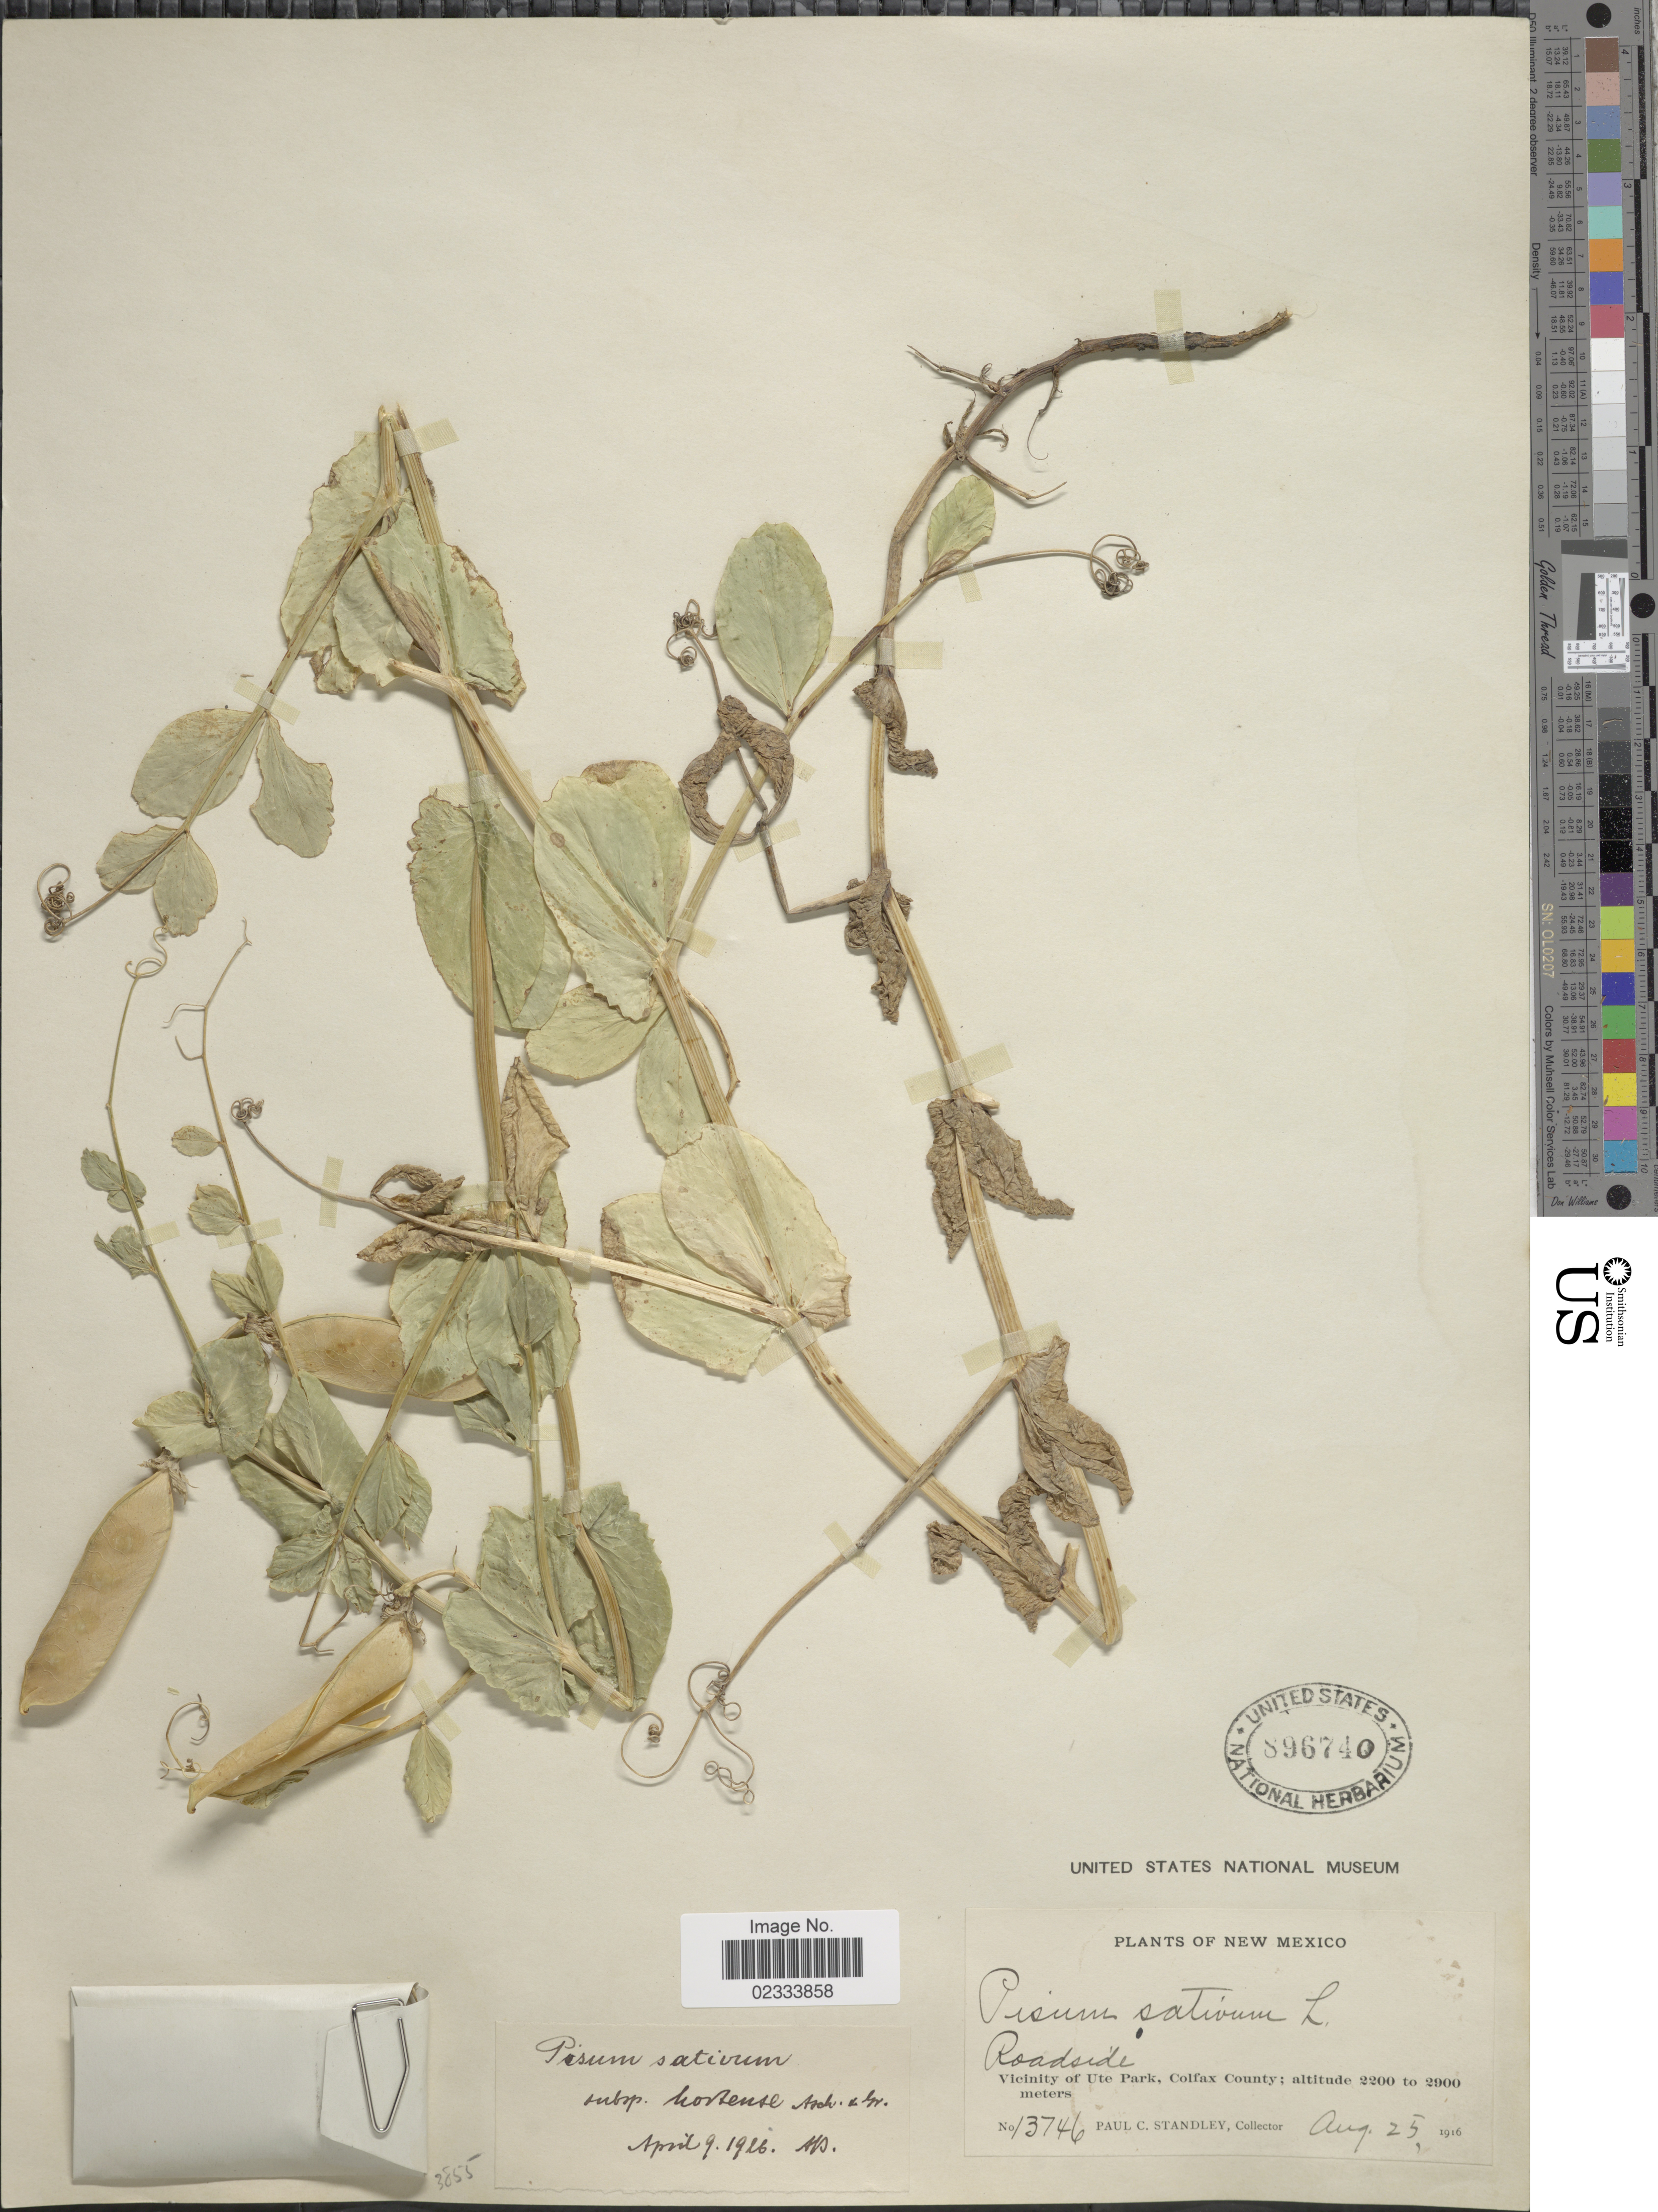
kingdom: Plantae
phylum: Tracheophyta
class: Magnoliopsida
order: Fabales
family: Fabaceae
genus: Pisum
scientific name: Pisum sativum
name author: L.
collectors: P. C. Standley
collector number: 13746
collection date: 1916-08-25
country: United States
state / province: New Mexico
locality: Roadside, vicinity of Ute Park, Colfax County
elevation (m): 2200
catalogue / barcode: US 896740